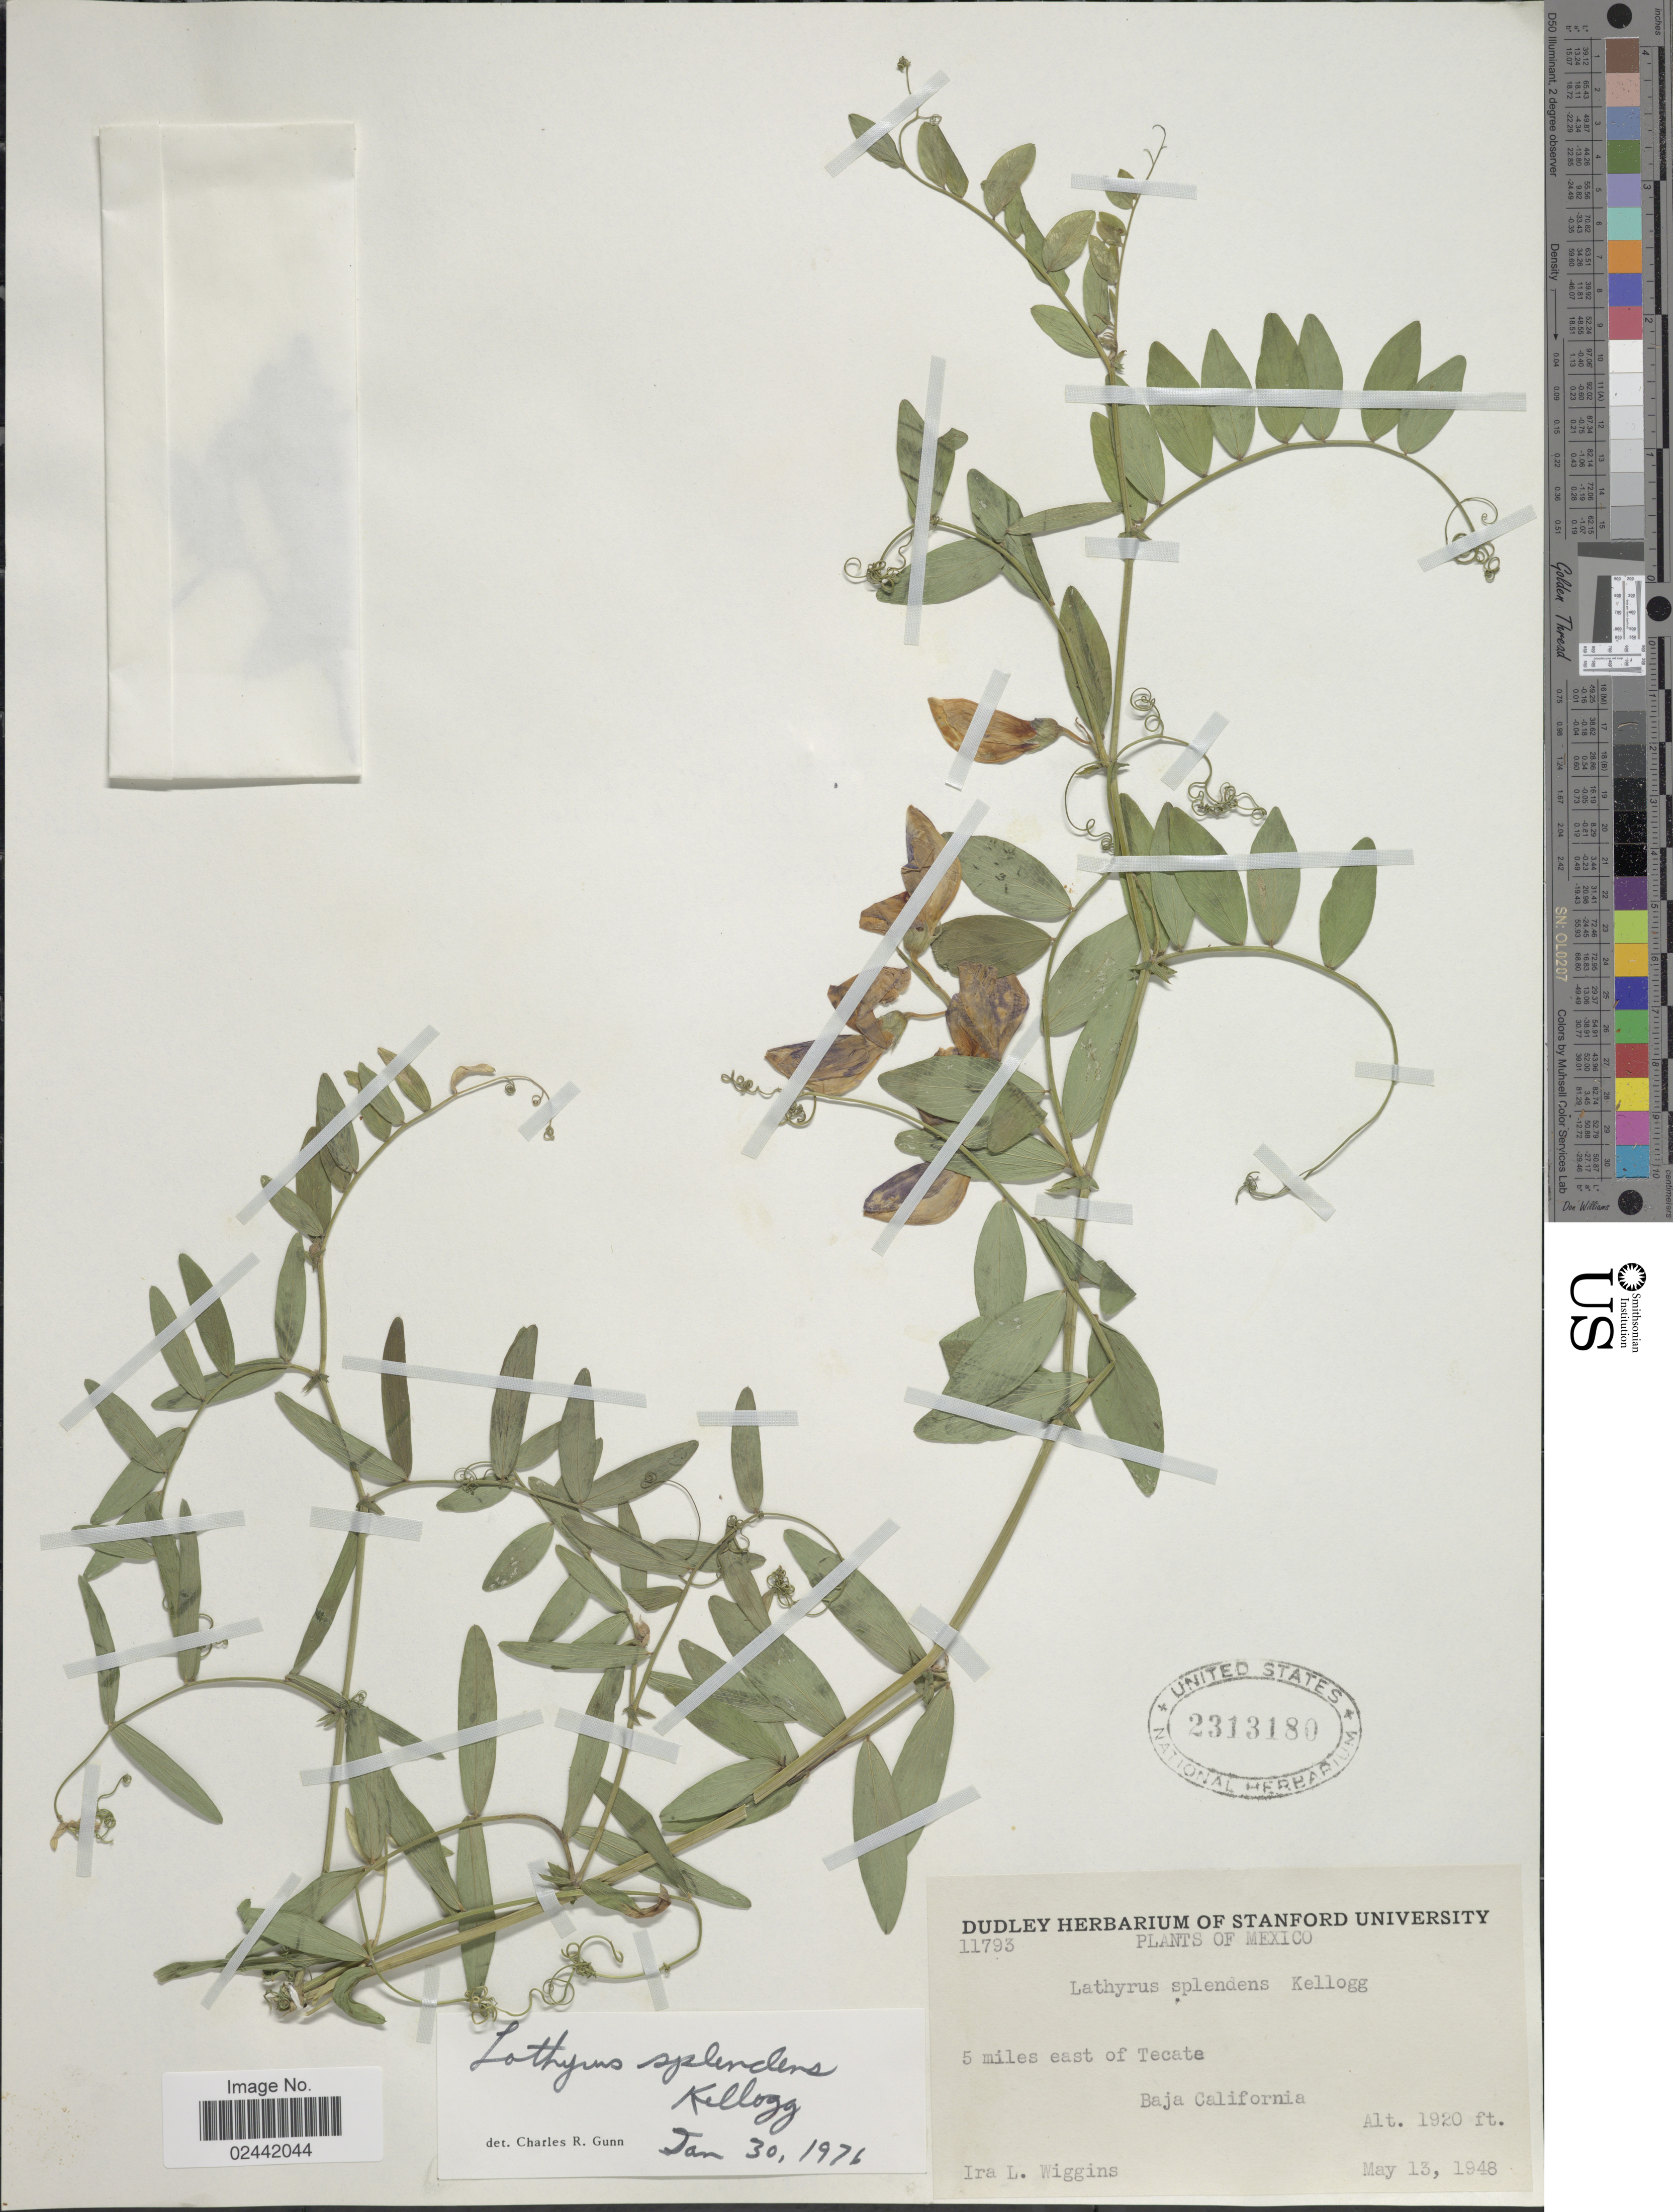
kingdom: Plantae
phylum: Tracheophyta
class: Magnoliopsida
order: Fabales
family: Fabaceae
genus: Lathyrus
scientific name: Lathyrus splendens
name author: Kellogg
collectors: I. L. Wiggins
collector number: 11793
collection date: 1948-05-13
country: Mexico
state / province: Baja California Norte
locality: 5 miles east of Tecate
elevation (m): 585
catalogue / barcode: US 2313180